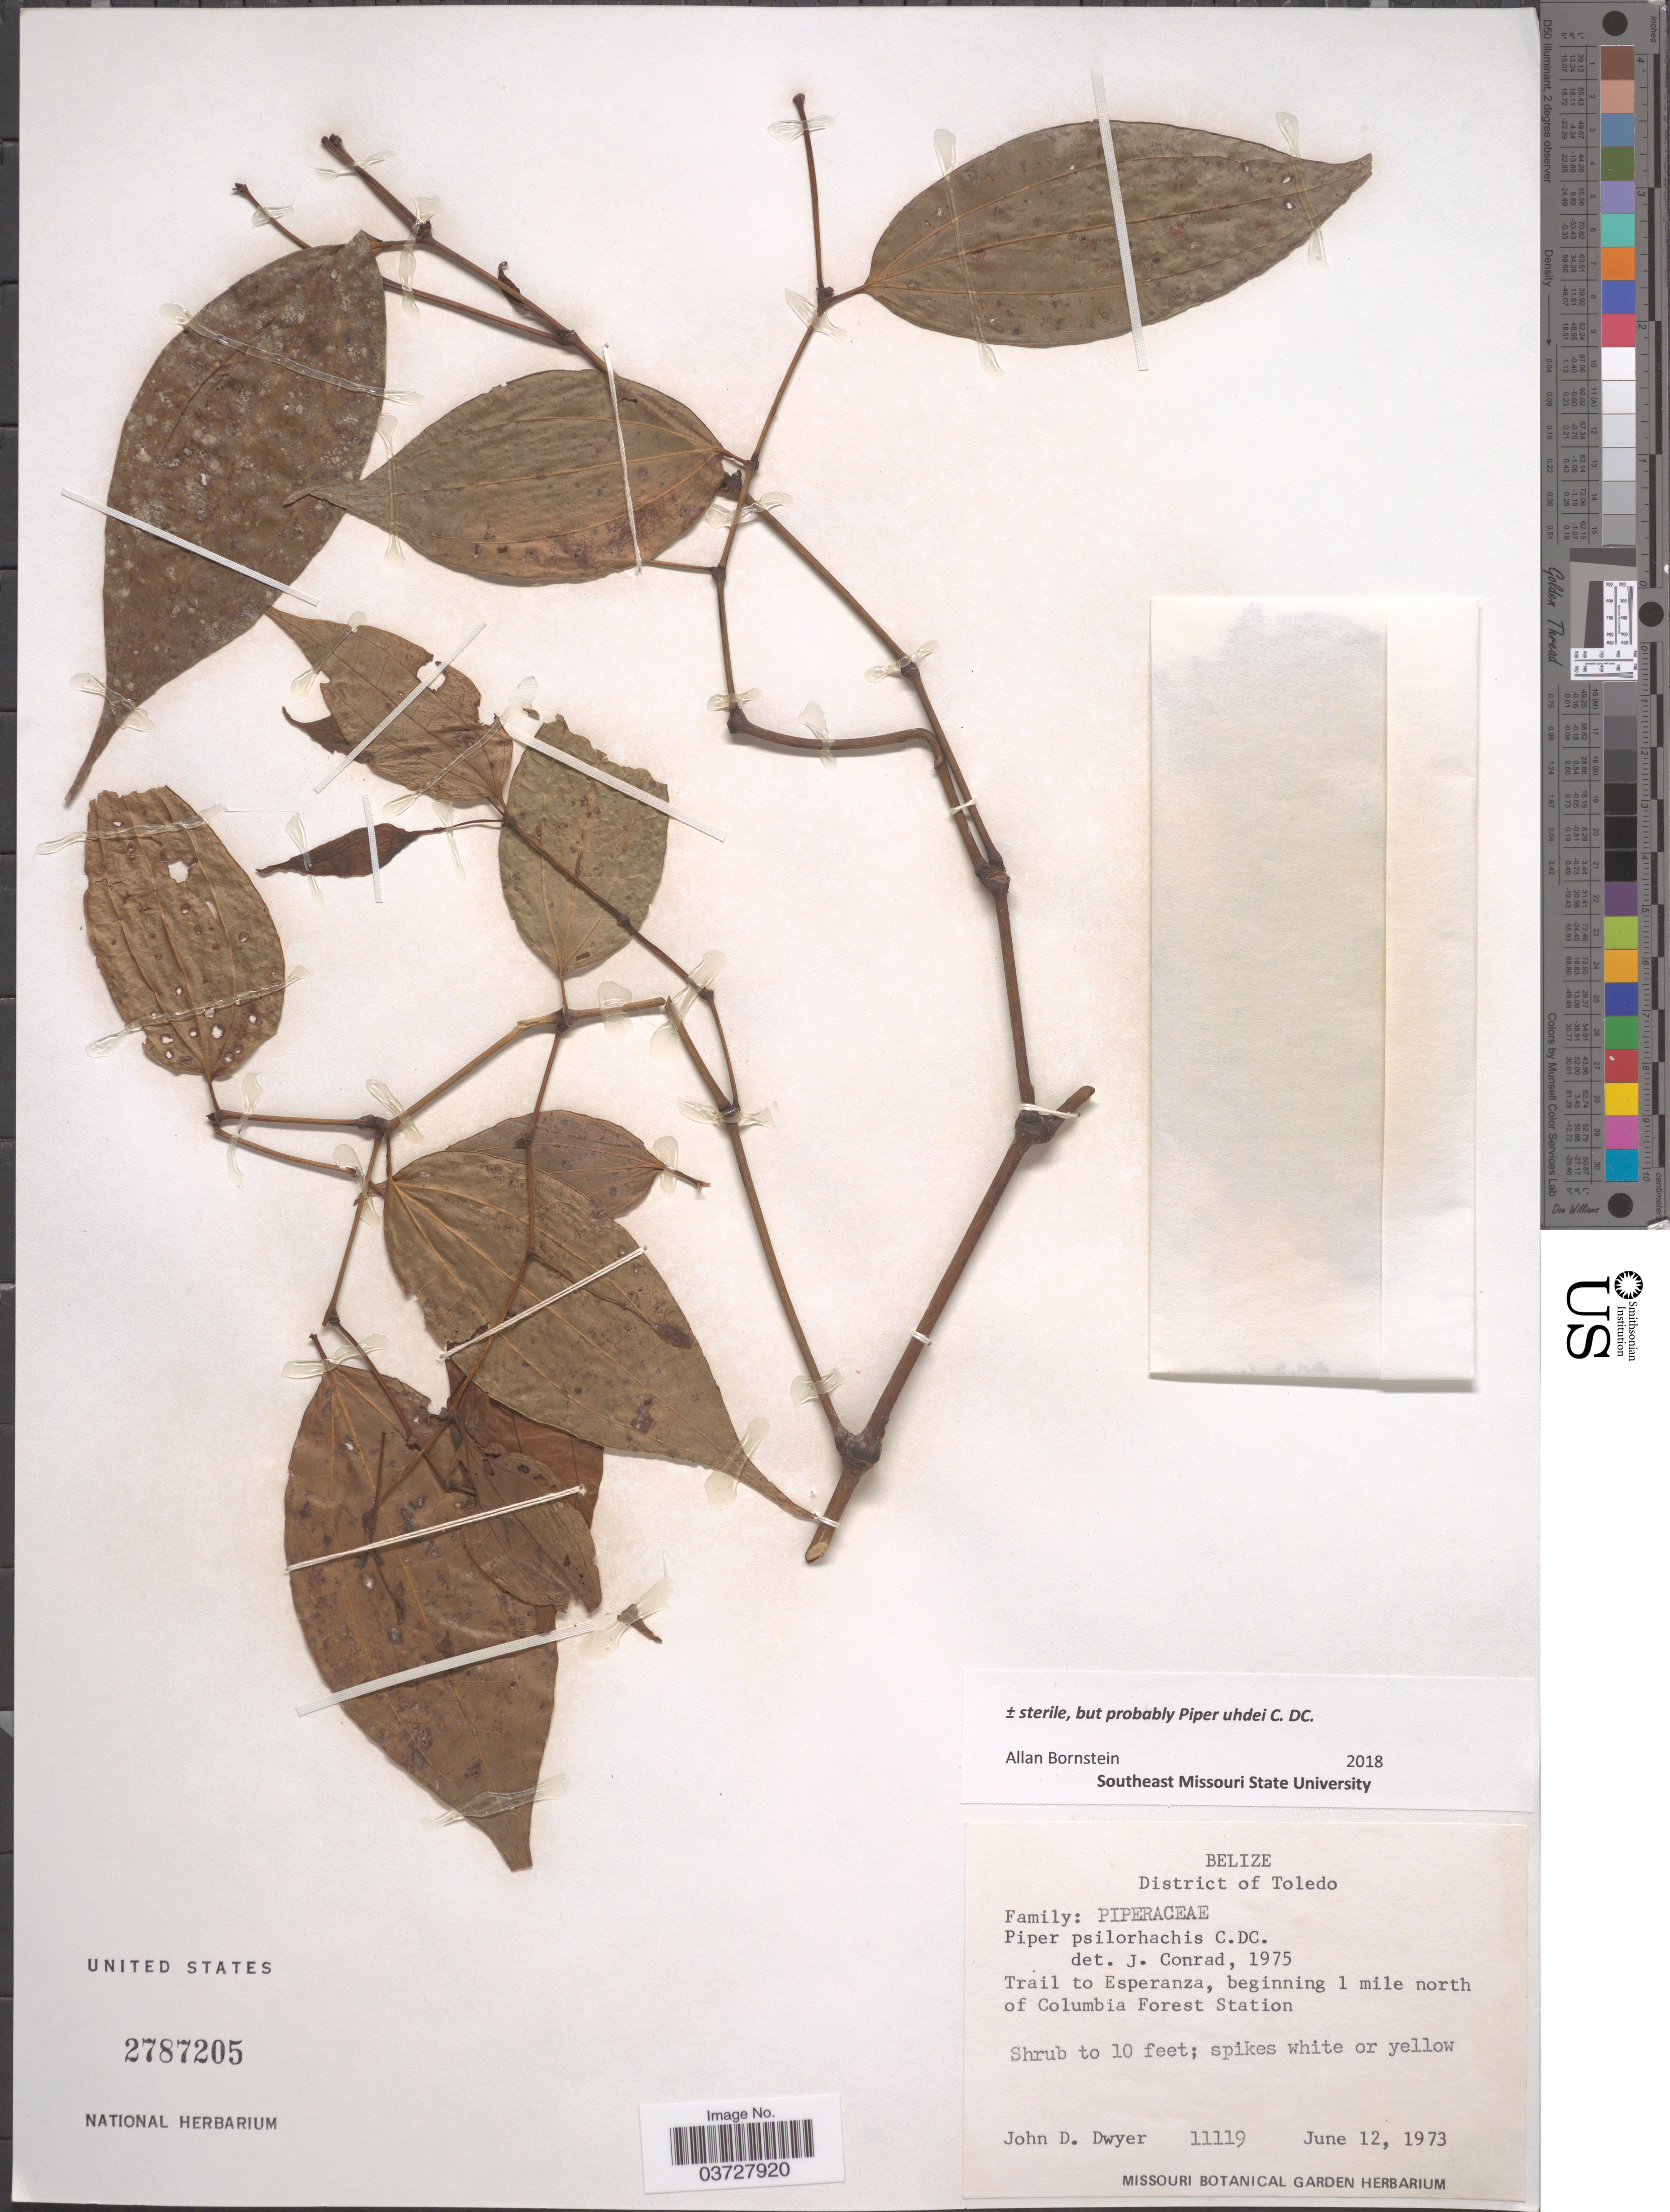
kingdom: Plantae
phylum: Tracheophyta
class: Magnoliopsida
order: Piperales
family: Piperaceae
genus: Piper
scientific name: Piper uhdei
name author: C. DC.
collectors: J. D. Dwyer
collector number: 11119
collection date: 1973-06-12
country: Belize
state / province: Toledo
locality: District of Toledo. Trail to Esperanza, beginning 1 mile north of Columbia Forest Station.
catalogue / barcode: US 2787205